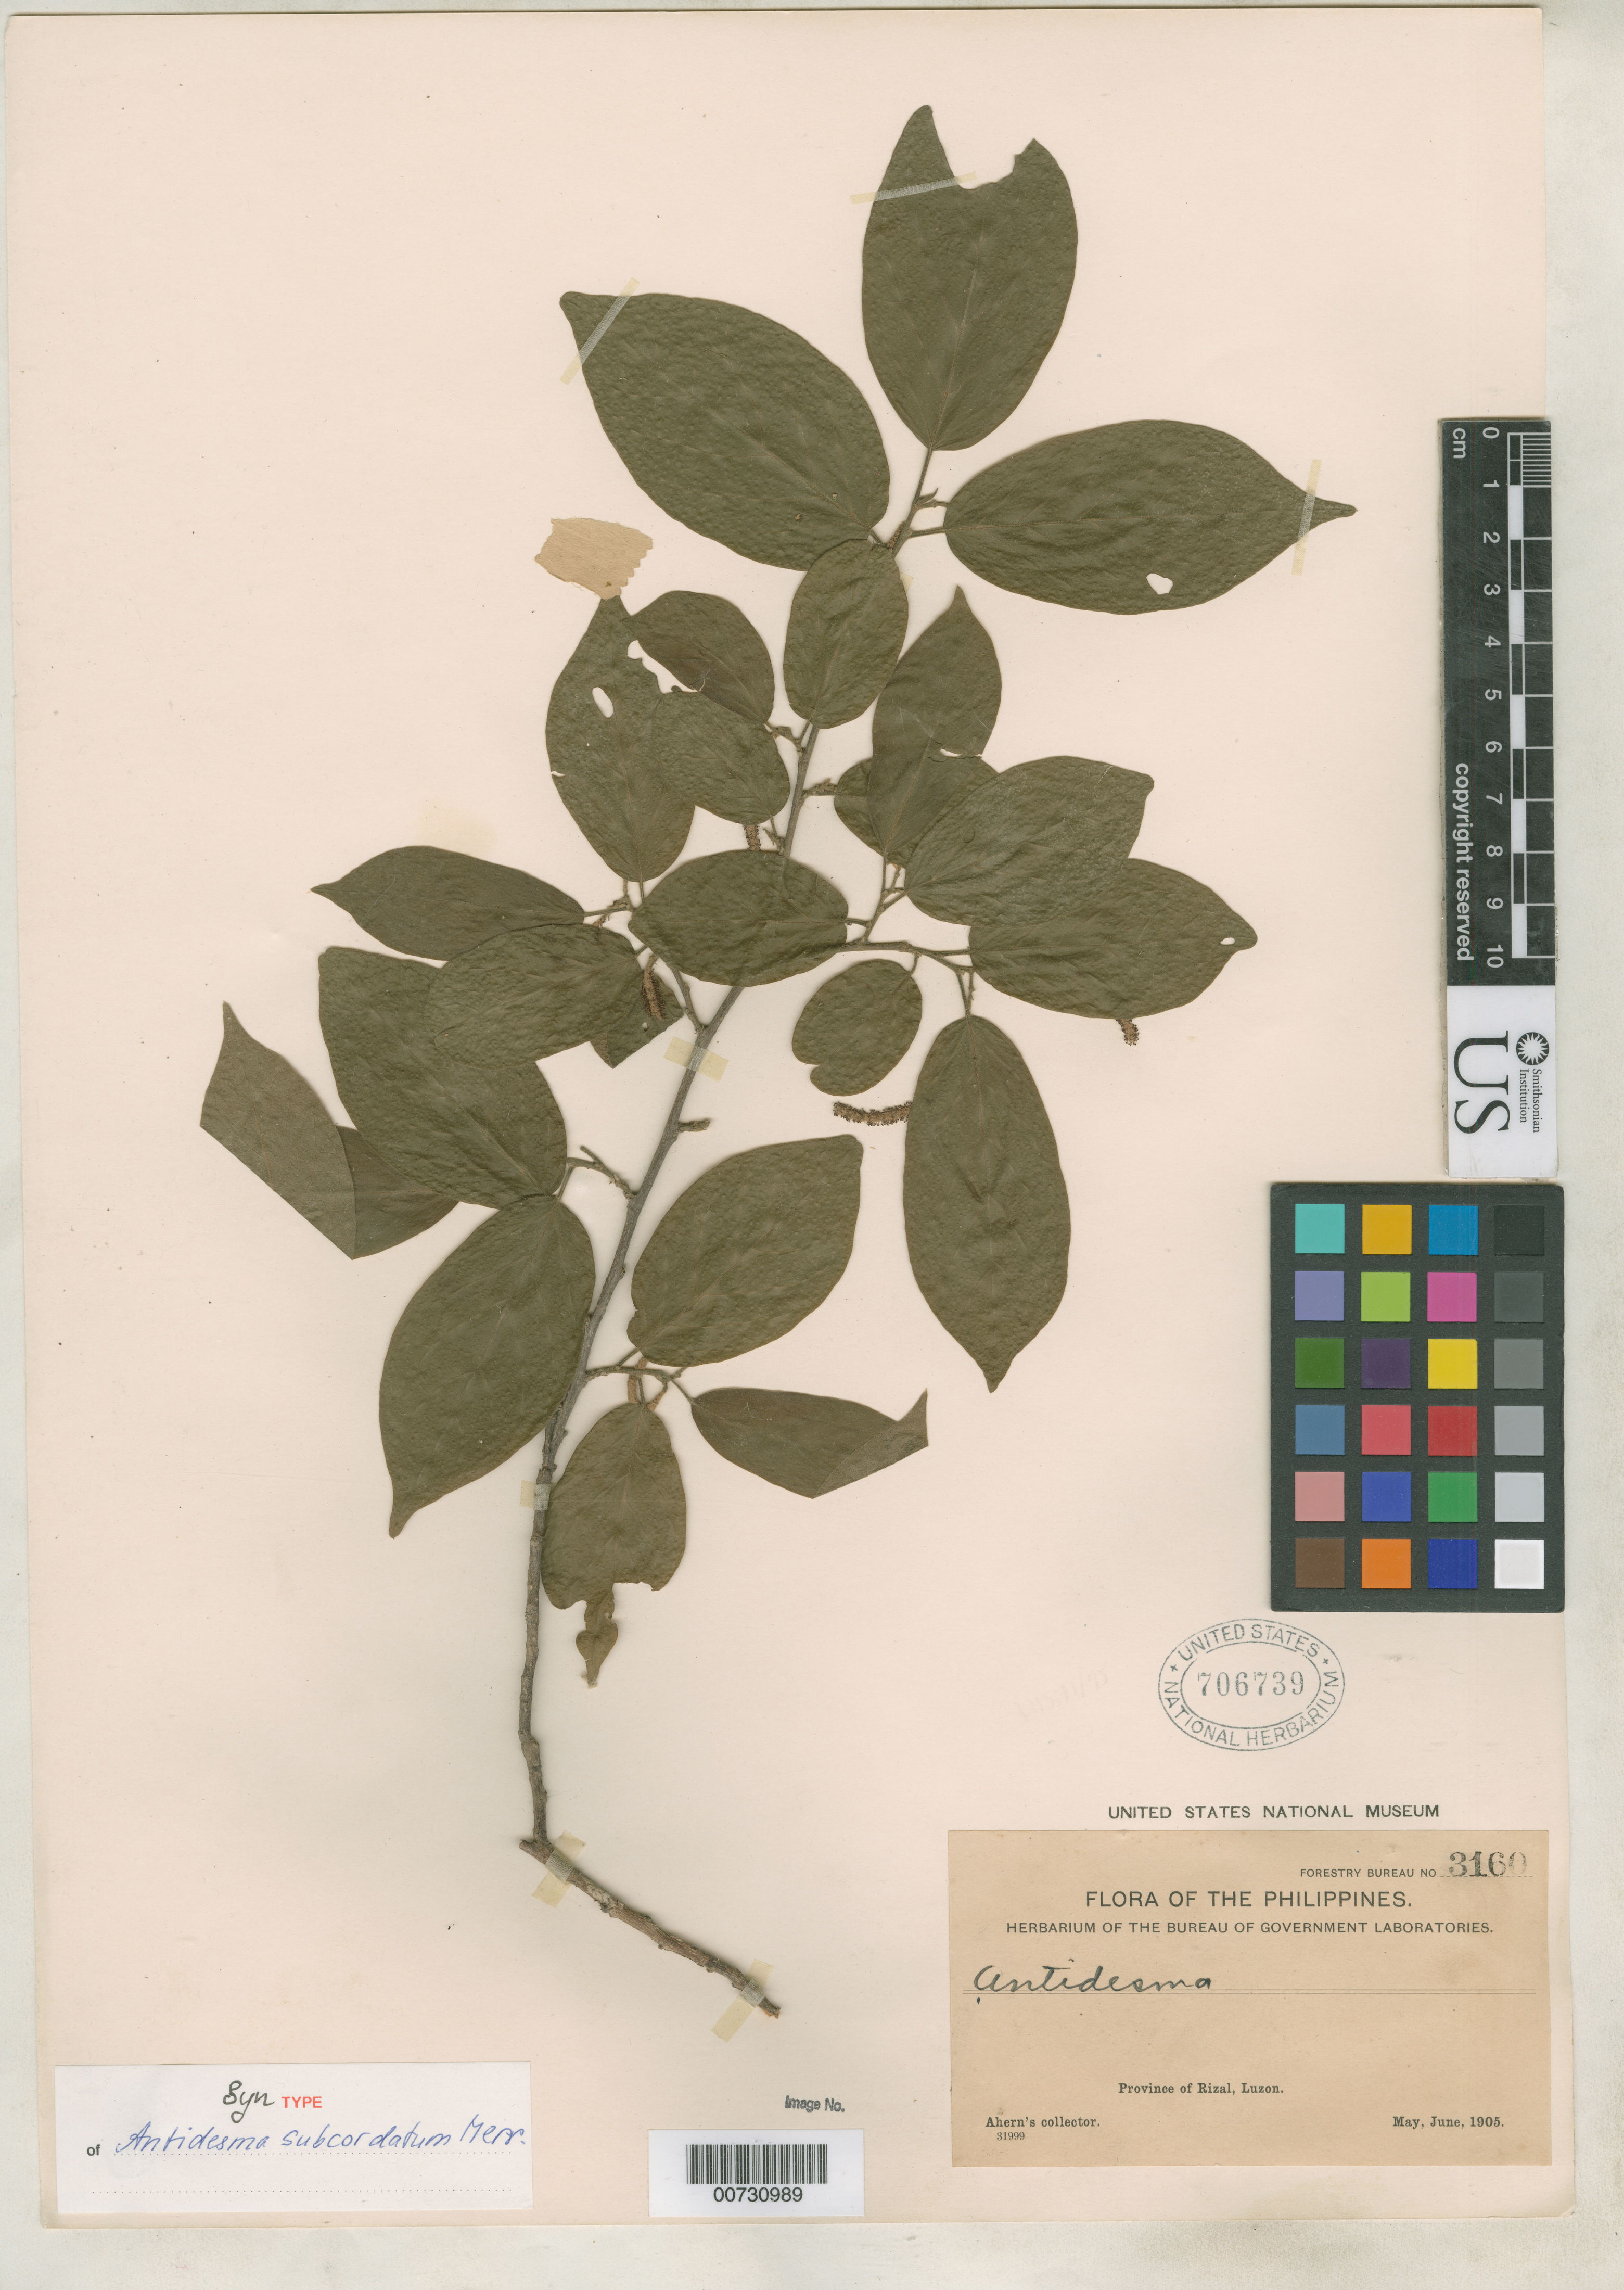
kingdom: Plantae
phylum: Tracheophyta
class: Magnoliopsida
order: Malpighiales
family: Phyllanthaceae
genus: Antidesma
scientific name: Antidesma subcordatum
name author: Merr.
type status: Isosyntype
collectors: Ahern's collector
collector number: For. Bur. 3160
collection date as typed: May 1905 and Jun 1905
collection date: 1905-05,1905-06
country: Philippines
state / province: Calabarzon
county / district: Rizal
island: Luzon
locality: Province of Rizal, Luzon.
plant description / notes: Lectotype collection is Ramos [Bur. Sci.] 1114 as designated by P. Hoffmann (2005).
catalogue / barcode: US 706739